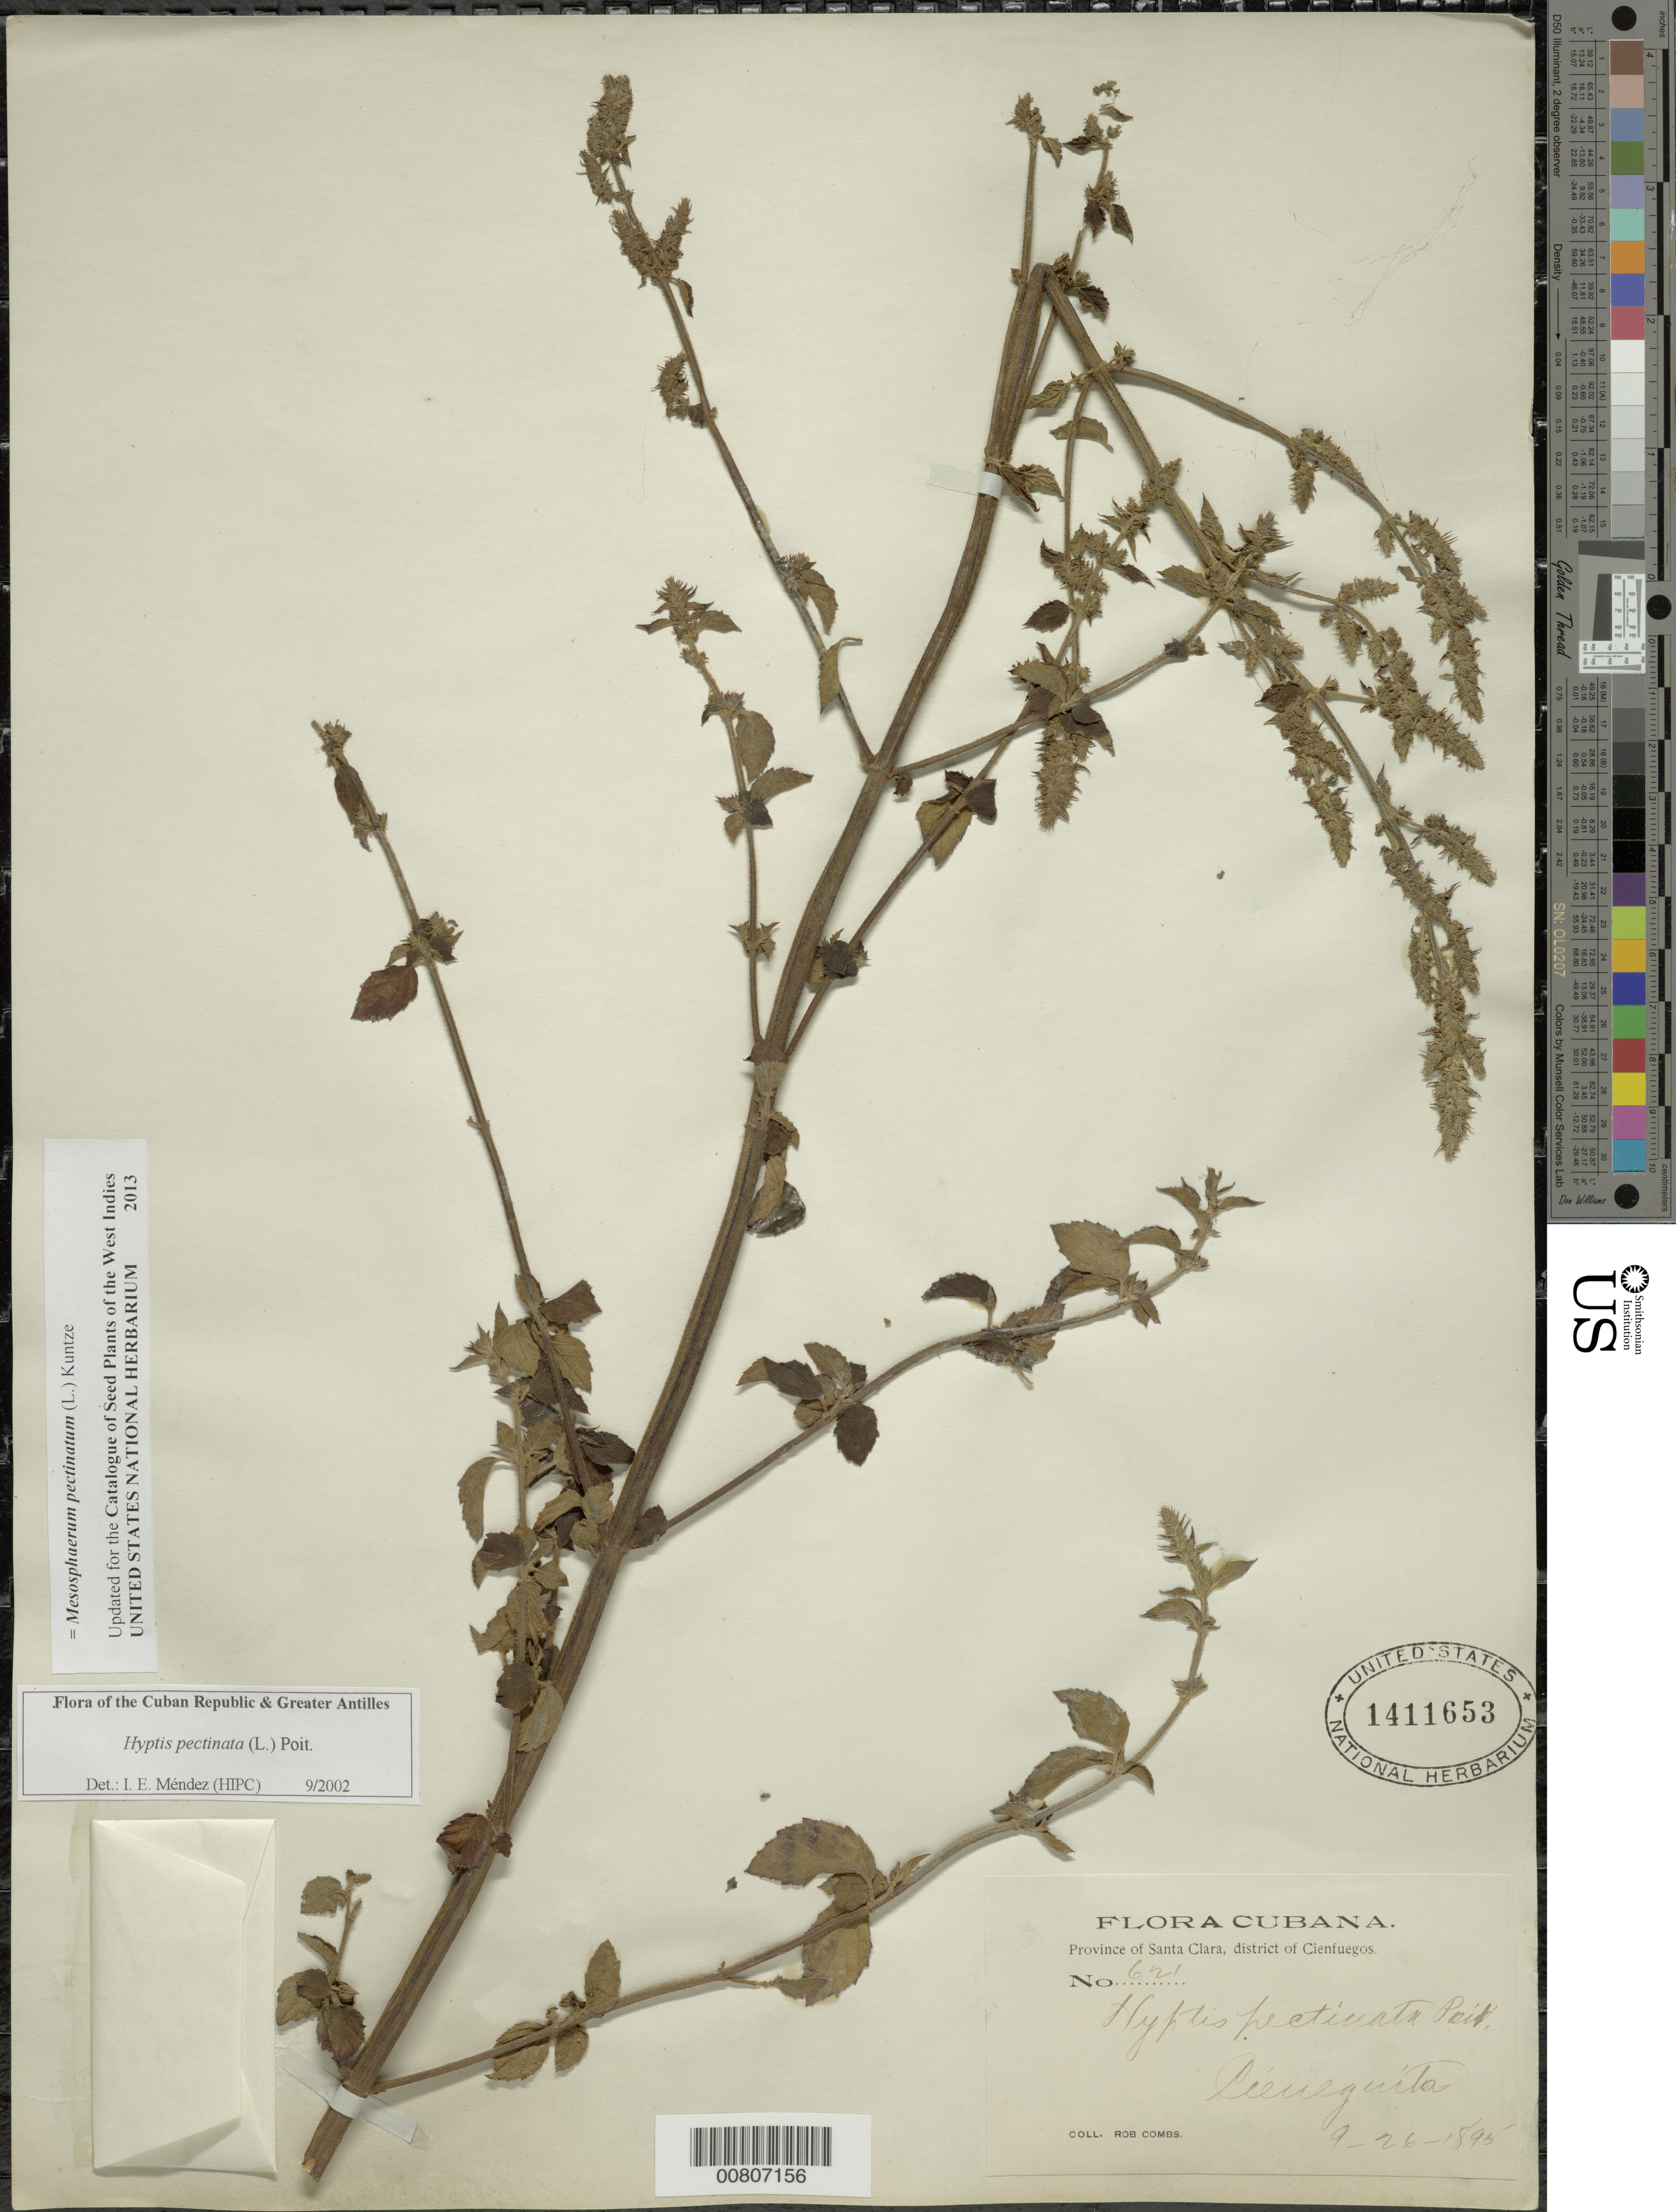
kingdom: Plantae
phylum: Tracheophyta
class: Magnoliopsida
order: Lamiales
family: Lamiaceae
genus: Hyptis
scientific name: Hyptis pectinata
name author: (L.) Poit.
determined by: Méndez, Isidro E., (HIPC)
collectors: R. Combs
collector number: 621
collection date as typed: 26 Sep 1895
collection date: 1895-09-26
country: Cuba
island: Cuba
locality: Cieneguita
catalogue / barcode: US 1411653